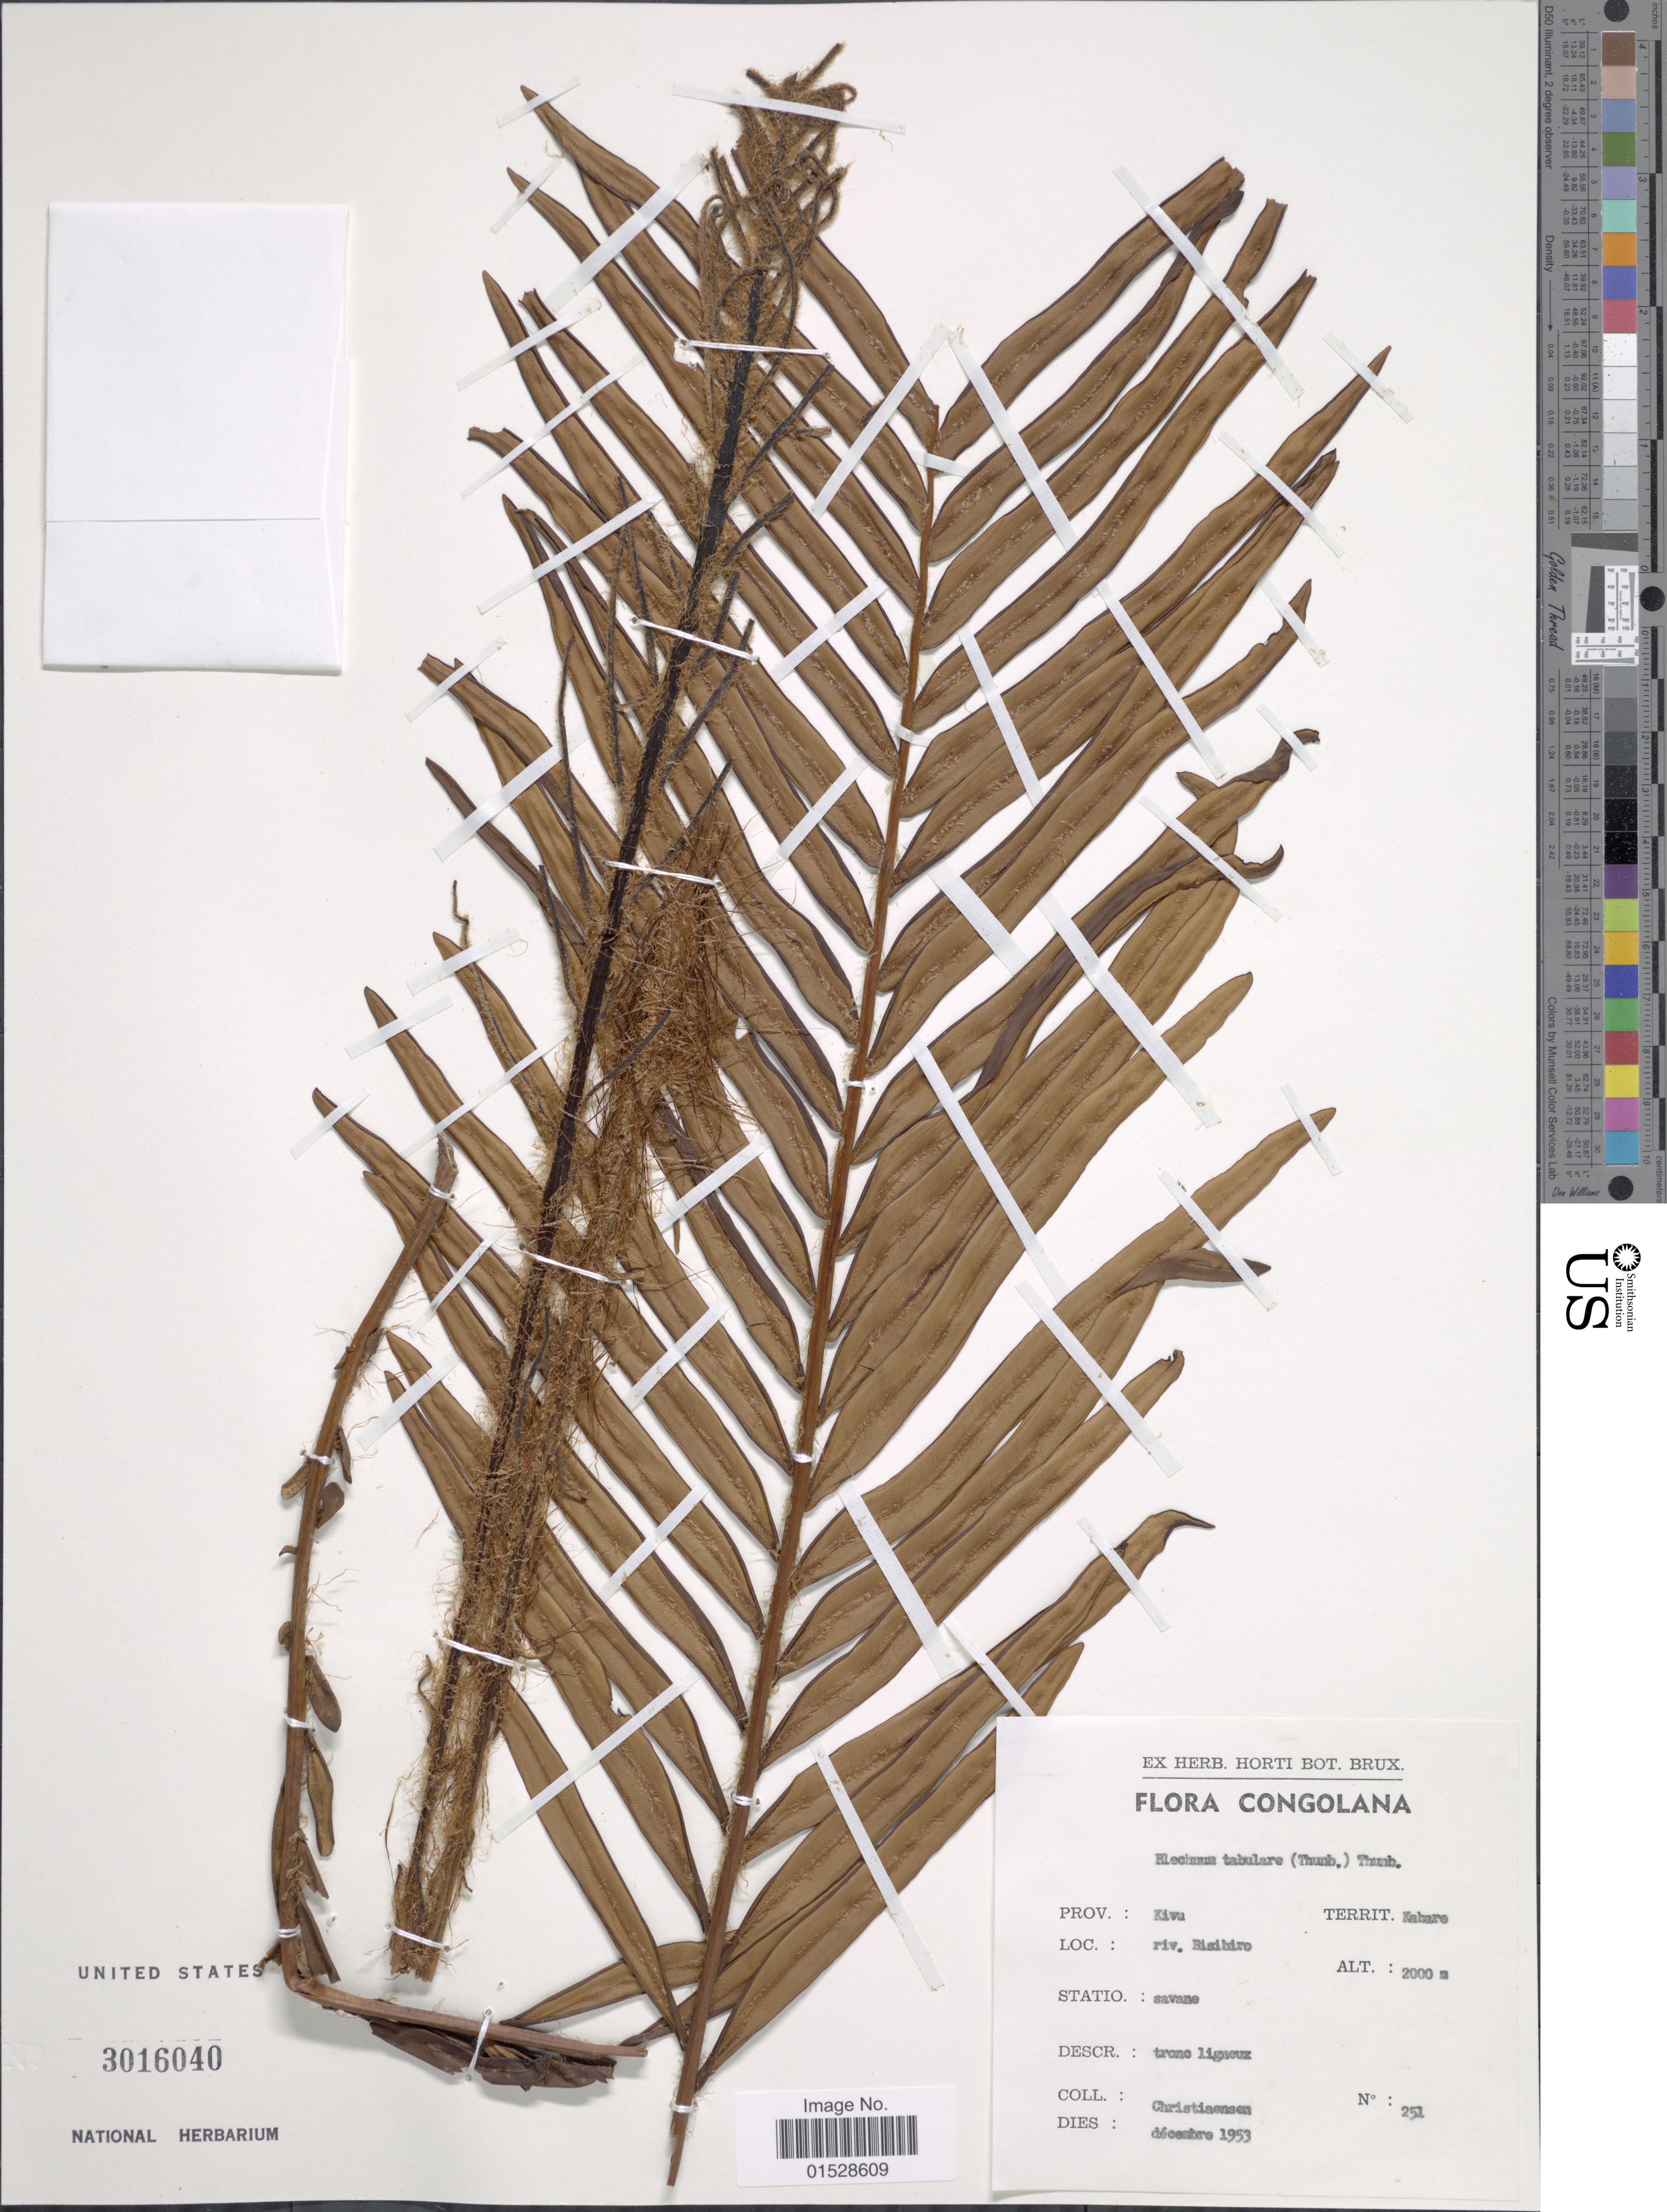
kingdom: Plantae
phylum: Tracheophyta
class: Polypodiopsida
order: Polypodiales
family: Blechnaceae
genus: Blechnum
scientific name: Blechnum tabulare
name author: (Thunb.) Kuhn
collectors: A. Christiaensen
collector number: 251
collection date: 1953-12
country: Congo, Democratic Republic of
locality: Congolana, Prov. Kivu, Territ. Kabare, riv. Bisibiro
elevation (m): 2000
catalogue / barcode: US 3016040